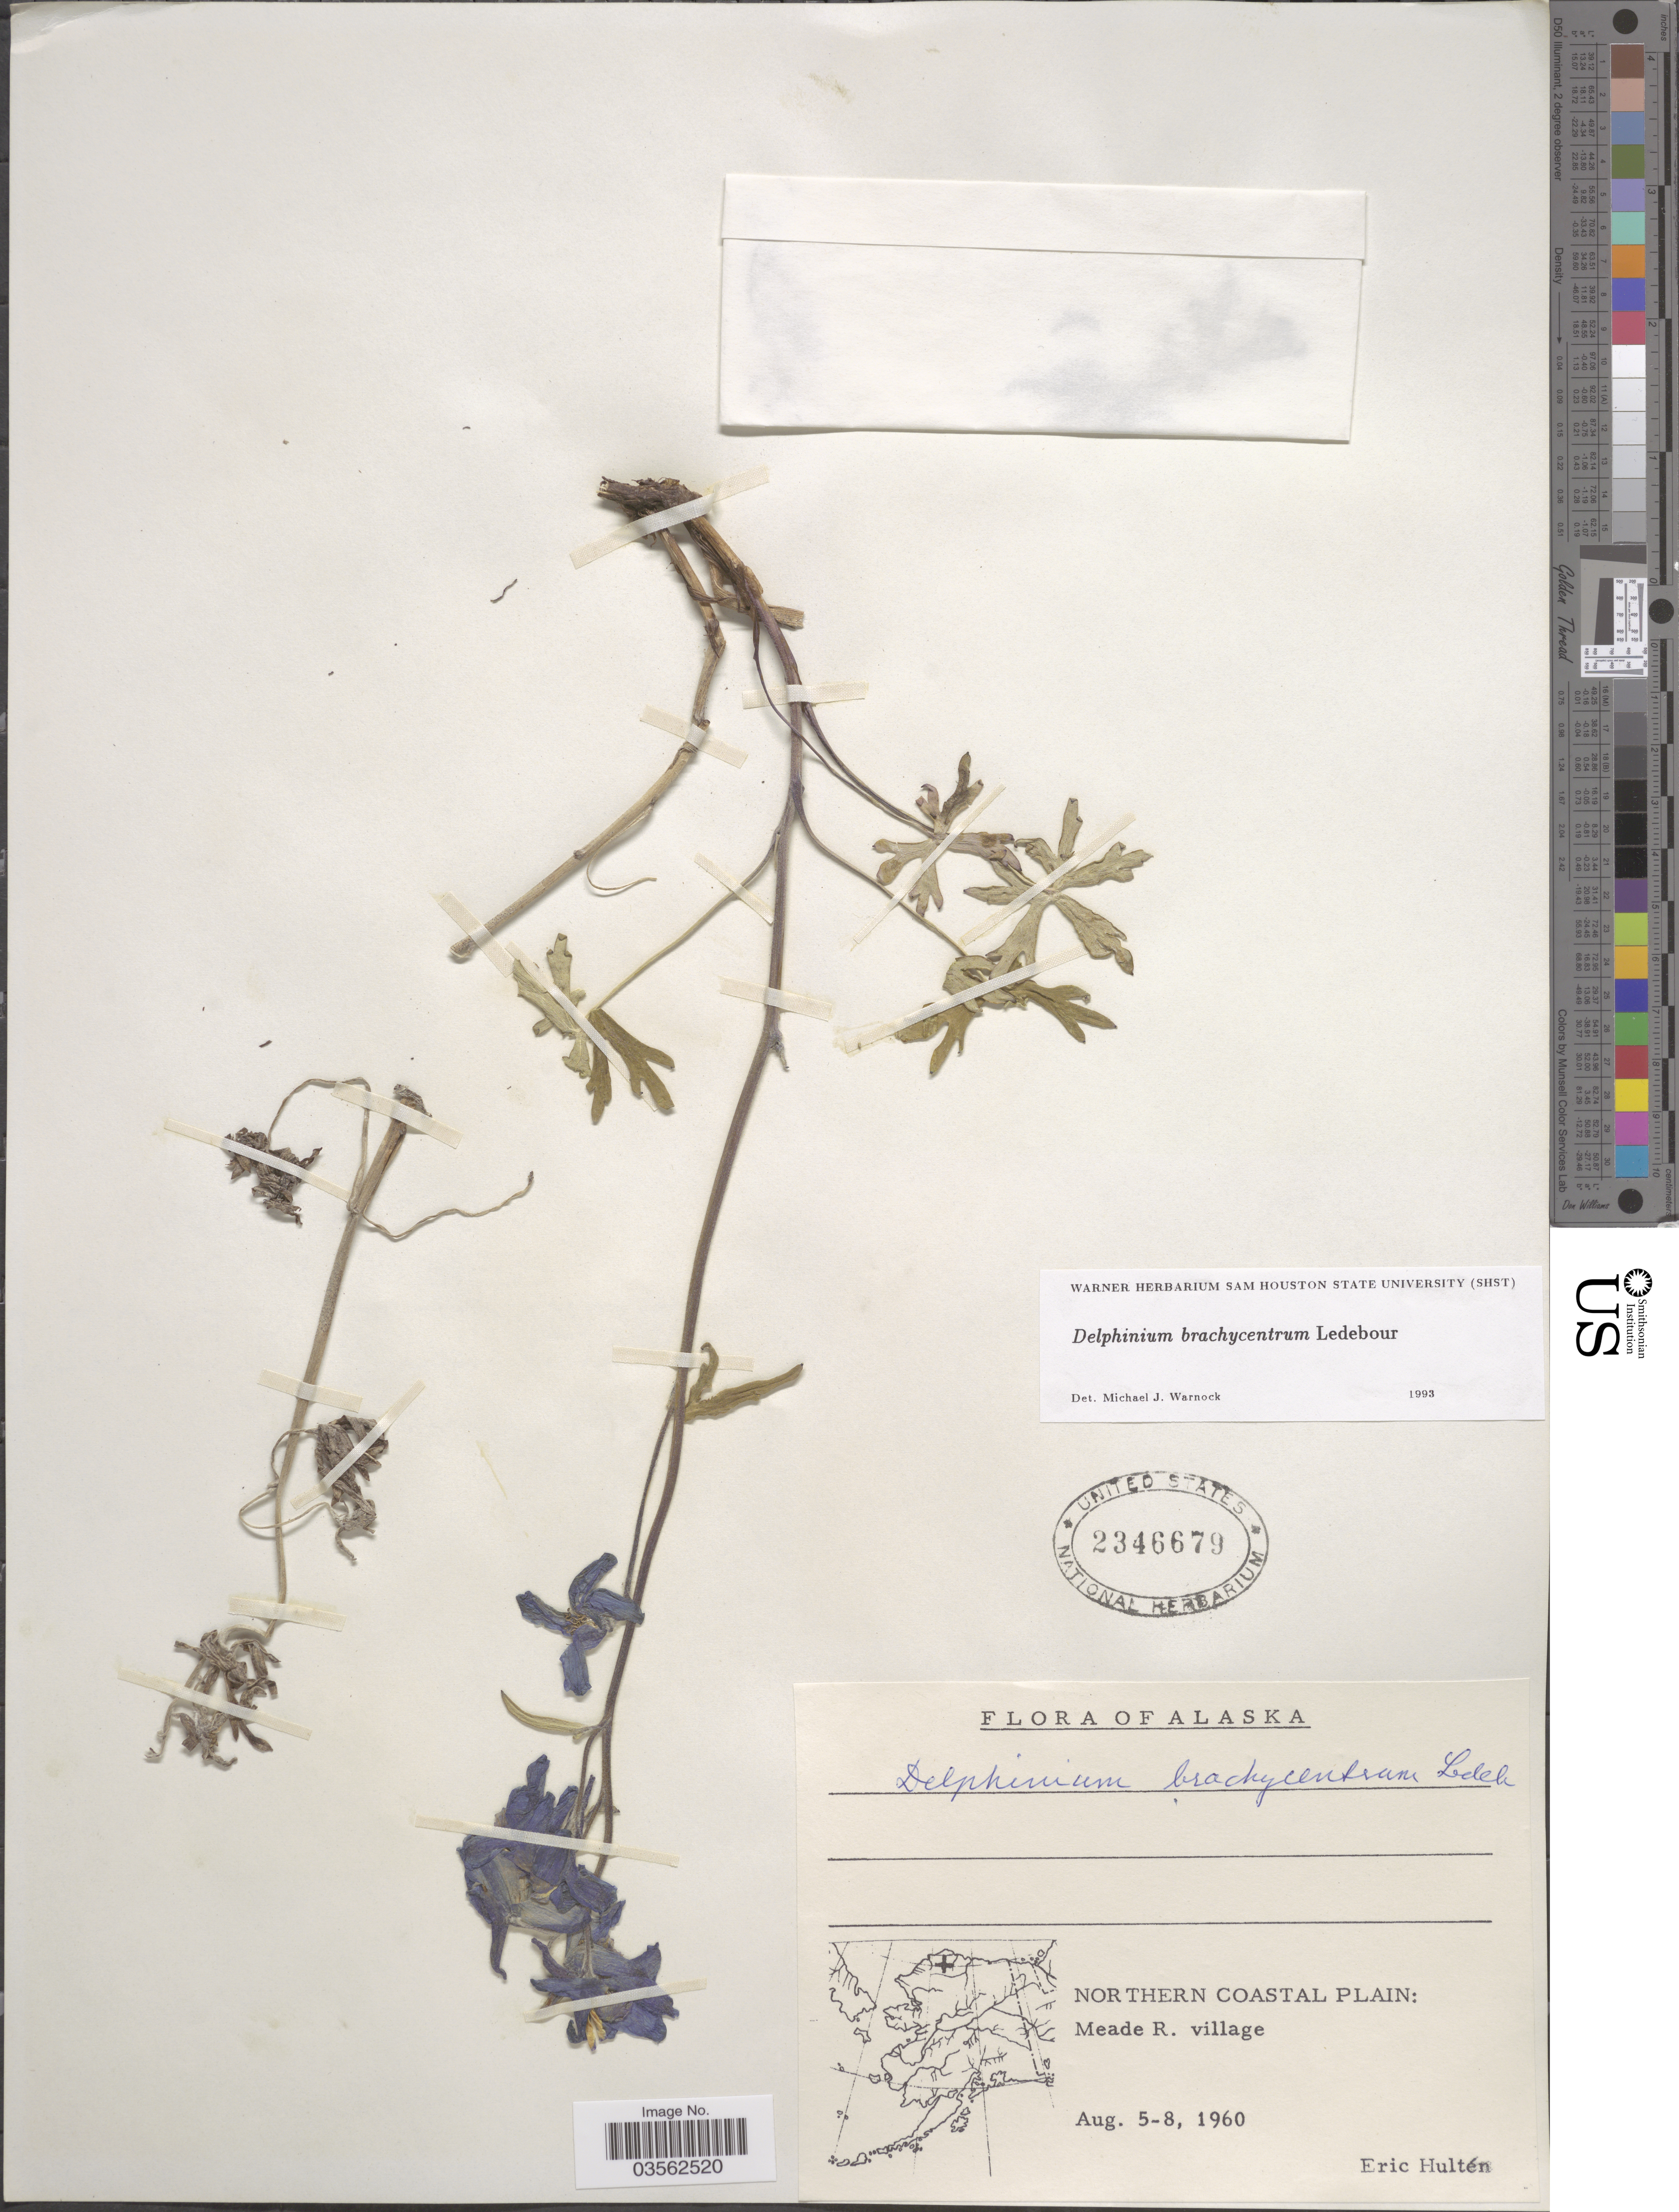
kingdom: Plantae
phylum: Tracheophyta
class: Magnoliopsida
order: Ranunculales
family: Ranunculaceae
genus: Delphinium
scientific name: Delphinium brachycentrum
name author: Ledeb.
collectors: E. G. Hultén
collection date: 1960-08-05/1960-08-08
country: United States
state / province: Alaska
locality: Northern Coastal Plain: Meade R. village.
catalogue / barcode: US 2346679